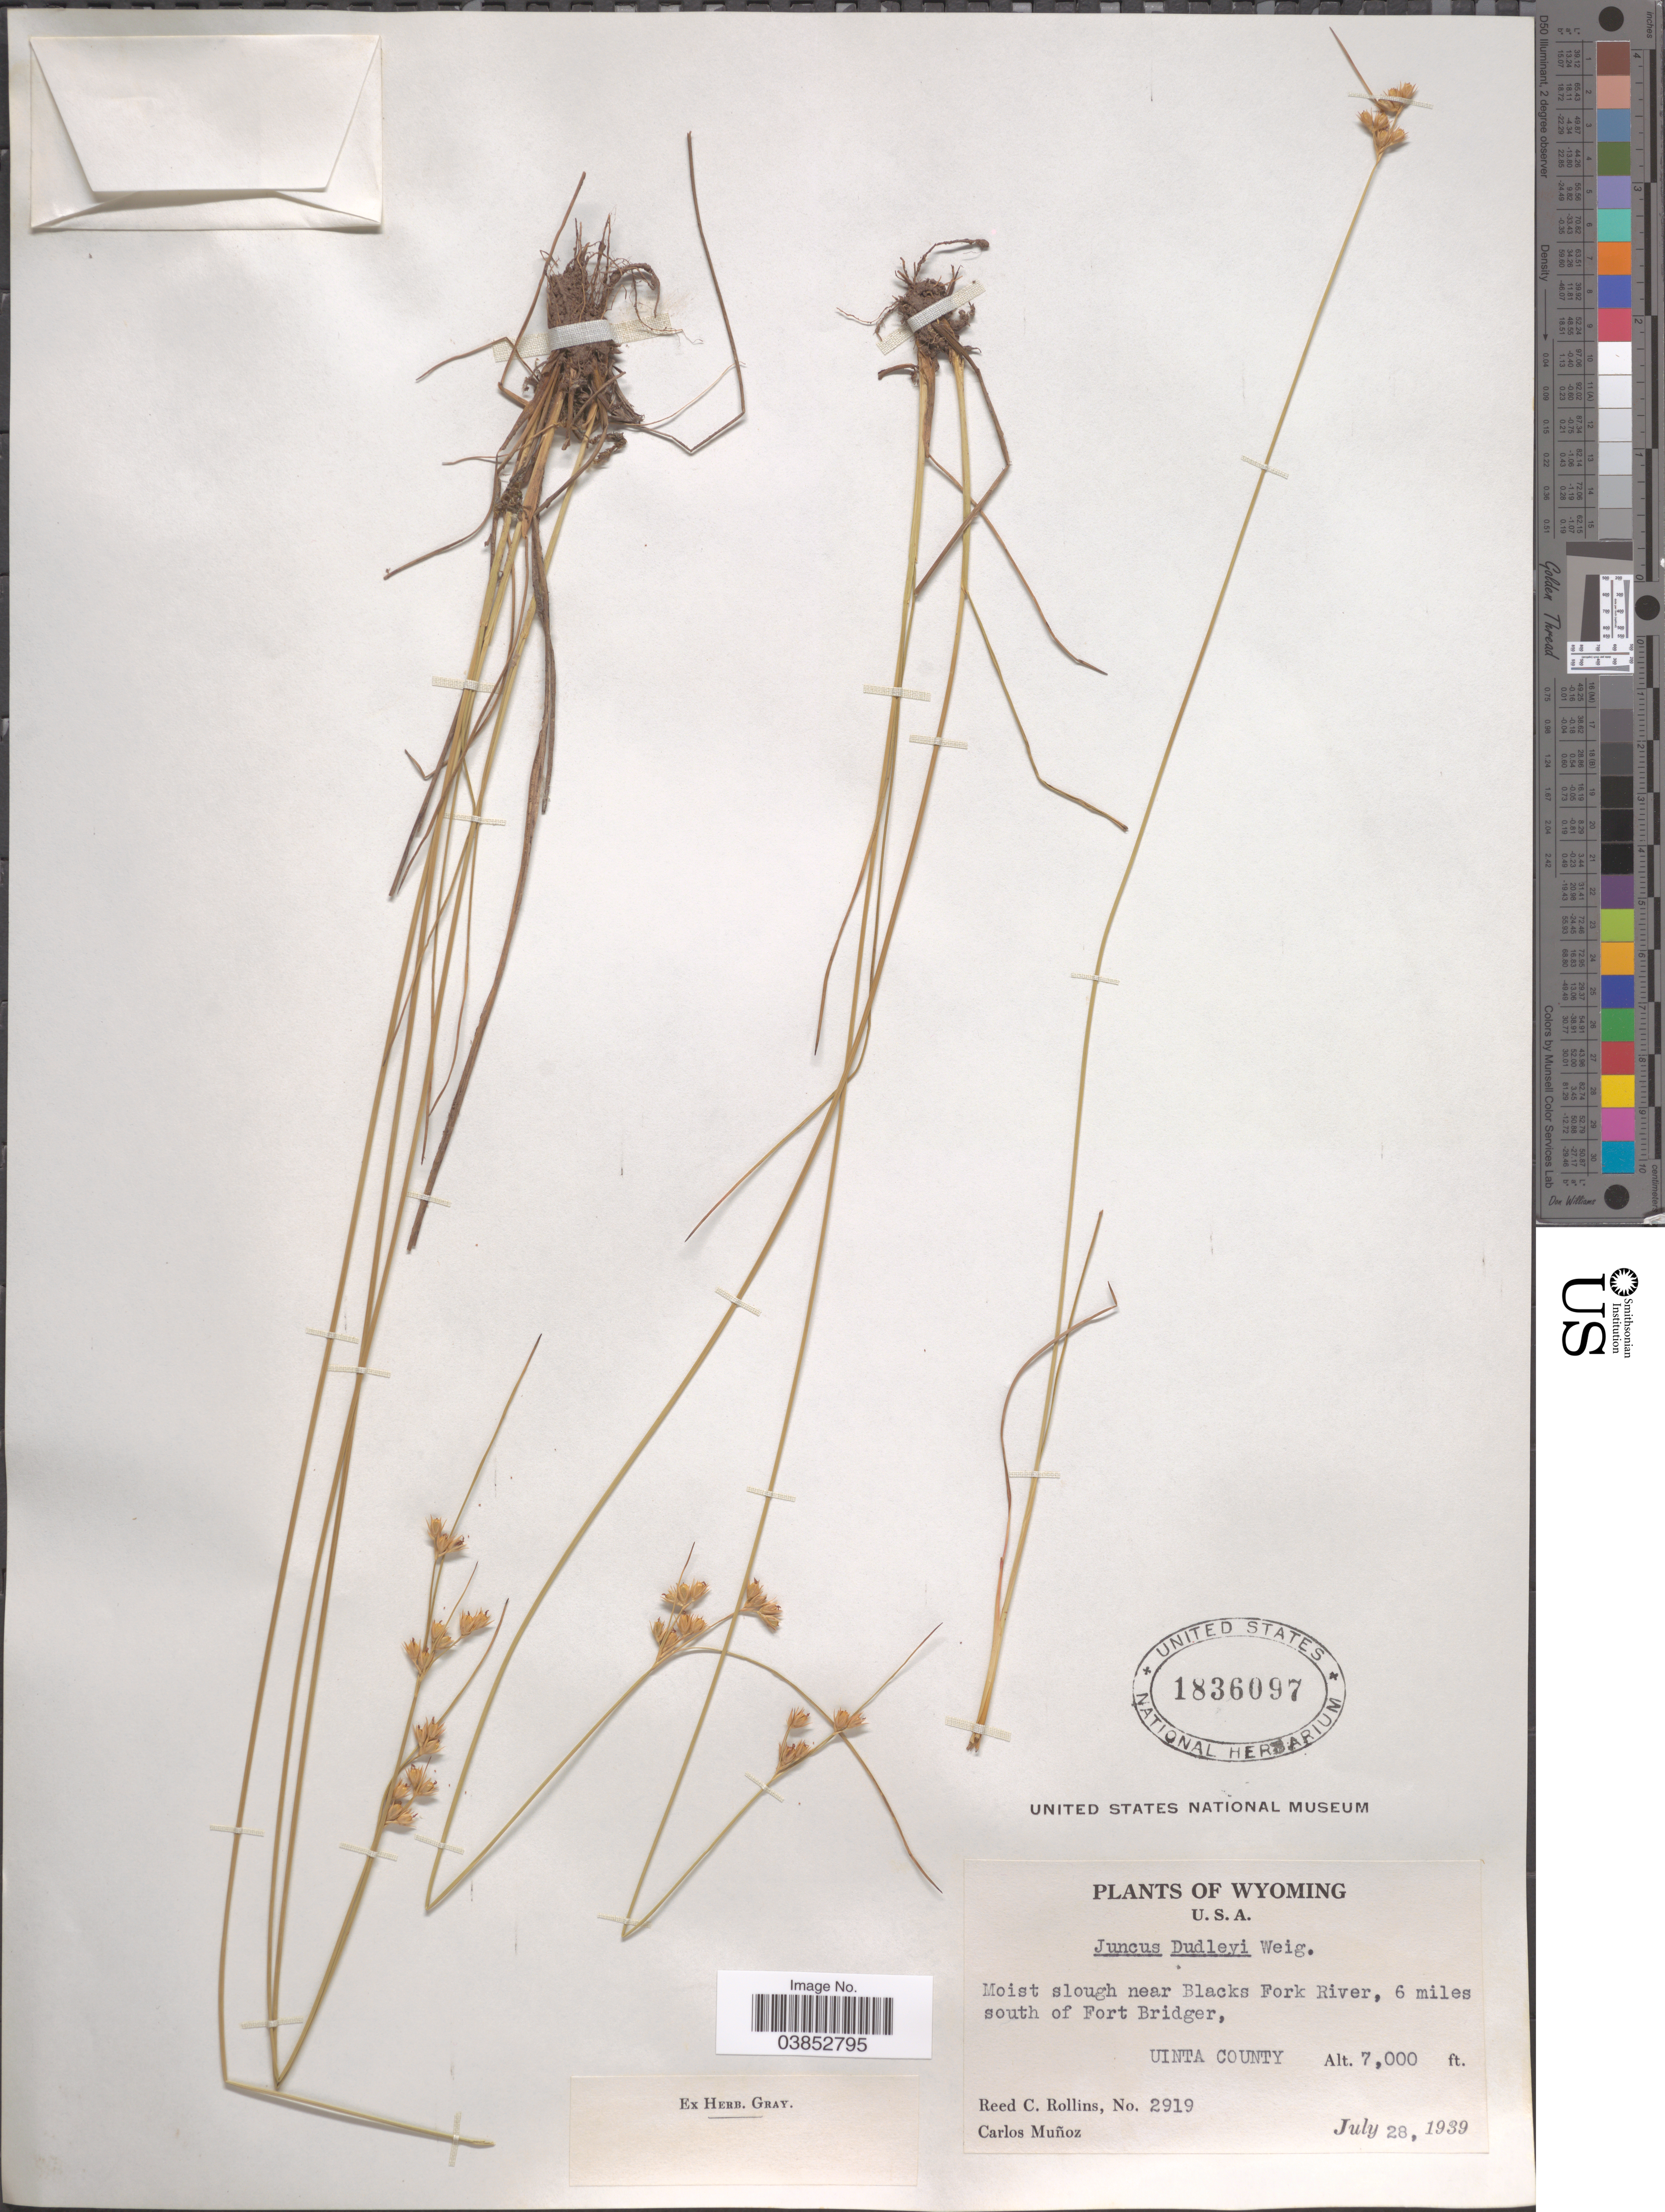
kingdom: Plantae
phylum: Tracheophyta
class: Liliopsida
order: Poales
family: Juncaceae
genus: Juncus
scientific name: Juncus dudleyi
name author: Wiegand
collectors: R. C. Rollins & C. Muñoz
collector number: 2919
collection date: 1939-07-28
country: United States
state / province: Wyoming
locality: Near Blacks Fork River, 6 miles south of Fort Bridger, Uinta County.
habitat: moist slough near river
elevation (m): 2134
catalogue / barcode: US 1836097